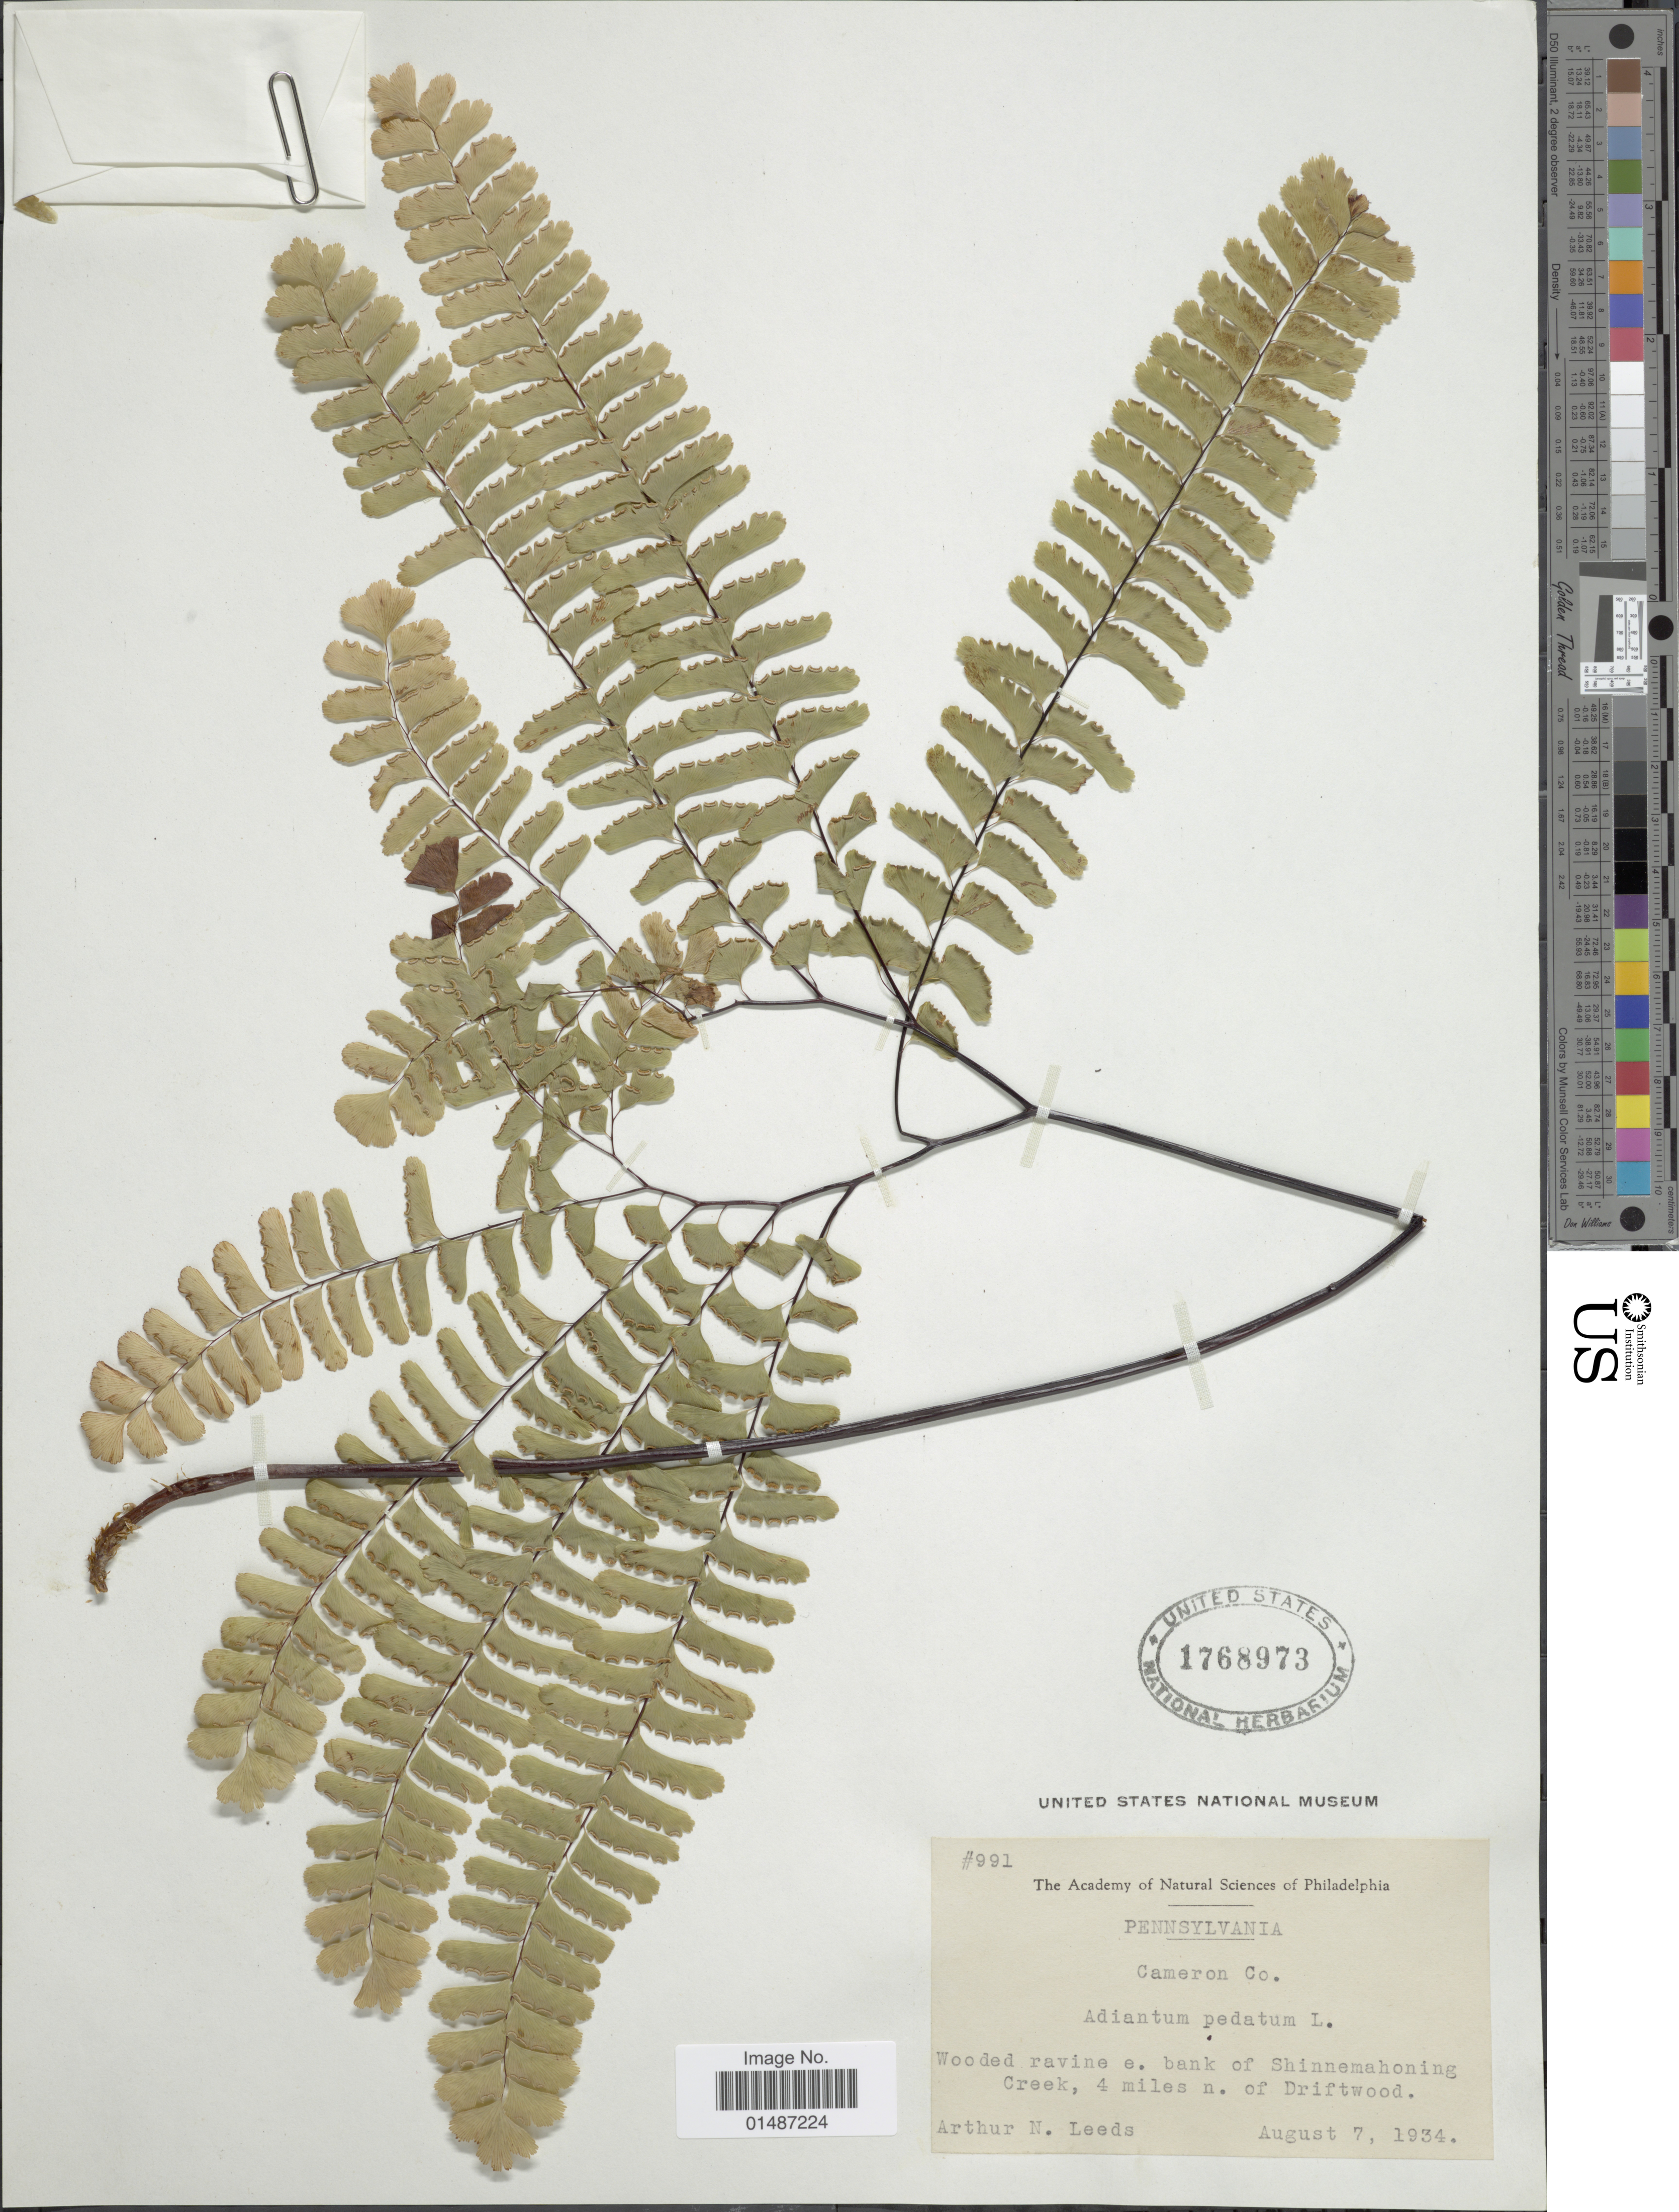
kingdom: Plantae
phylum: Tracheophyta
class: Polypodiopsida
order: Polypodiales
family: Pteridaceae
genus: Adiantum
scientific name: Adiantum pedatum var. pedatum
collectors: A. N. Leeds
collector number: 991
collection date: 1934-08-07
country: United States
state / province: Pennsylvania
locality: Cameron Co. Wooded ravine e. bank of Shinnemahoning Creek, 4 miles n. of Driftwood.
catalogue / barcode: US 1768973